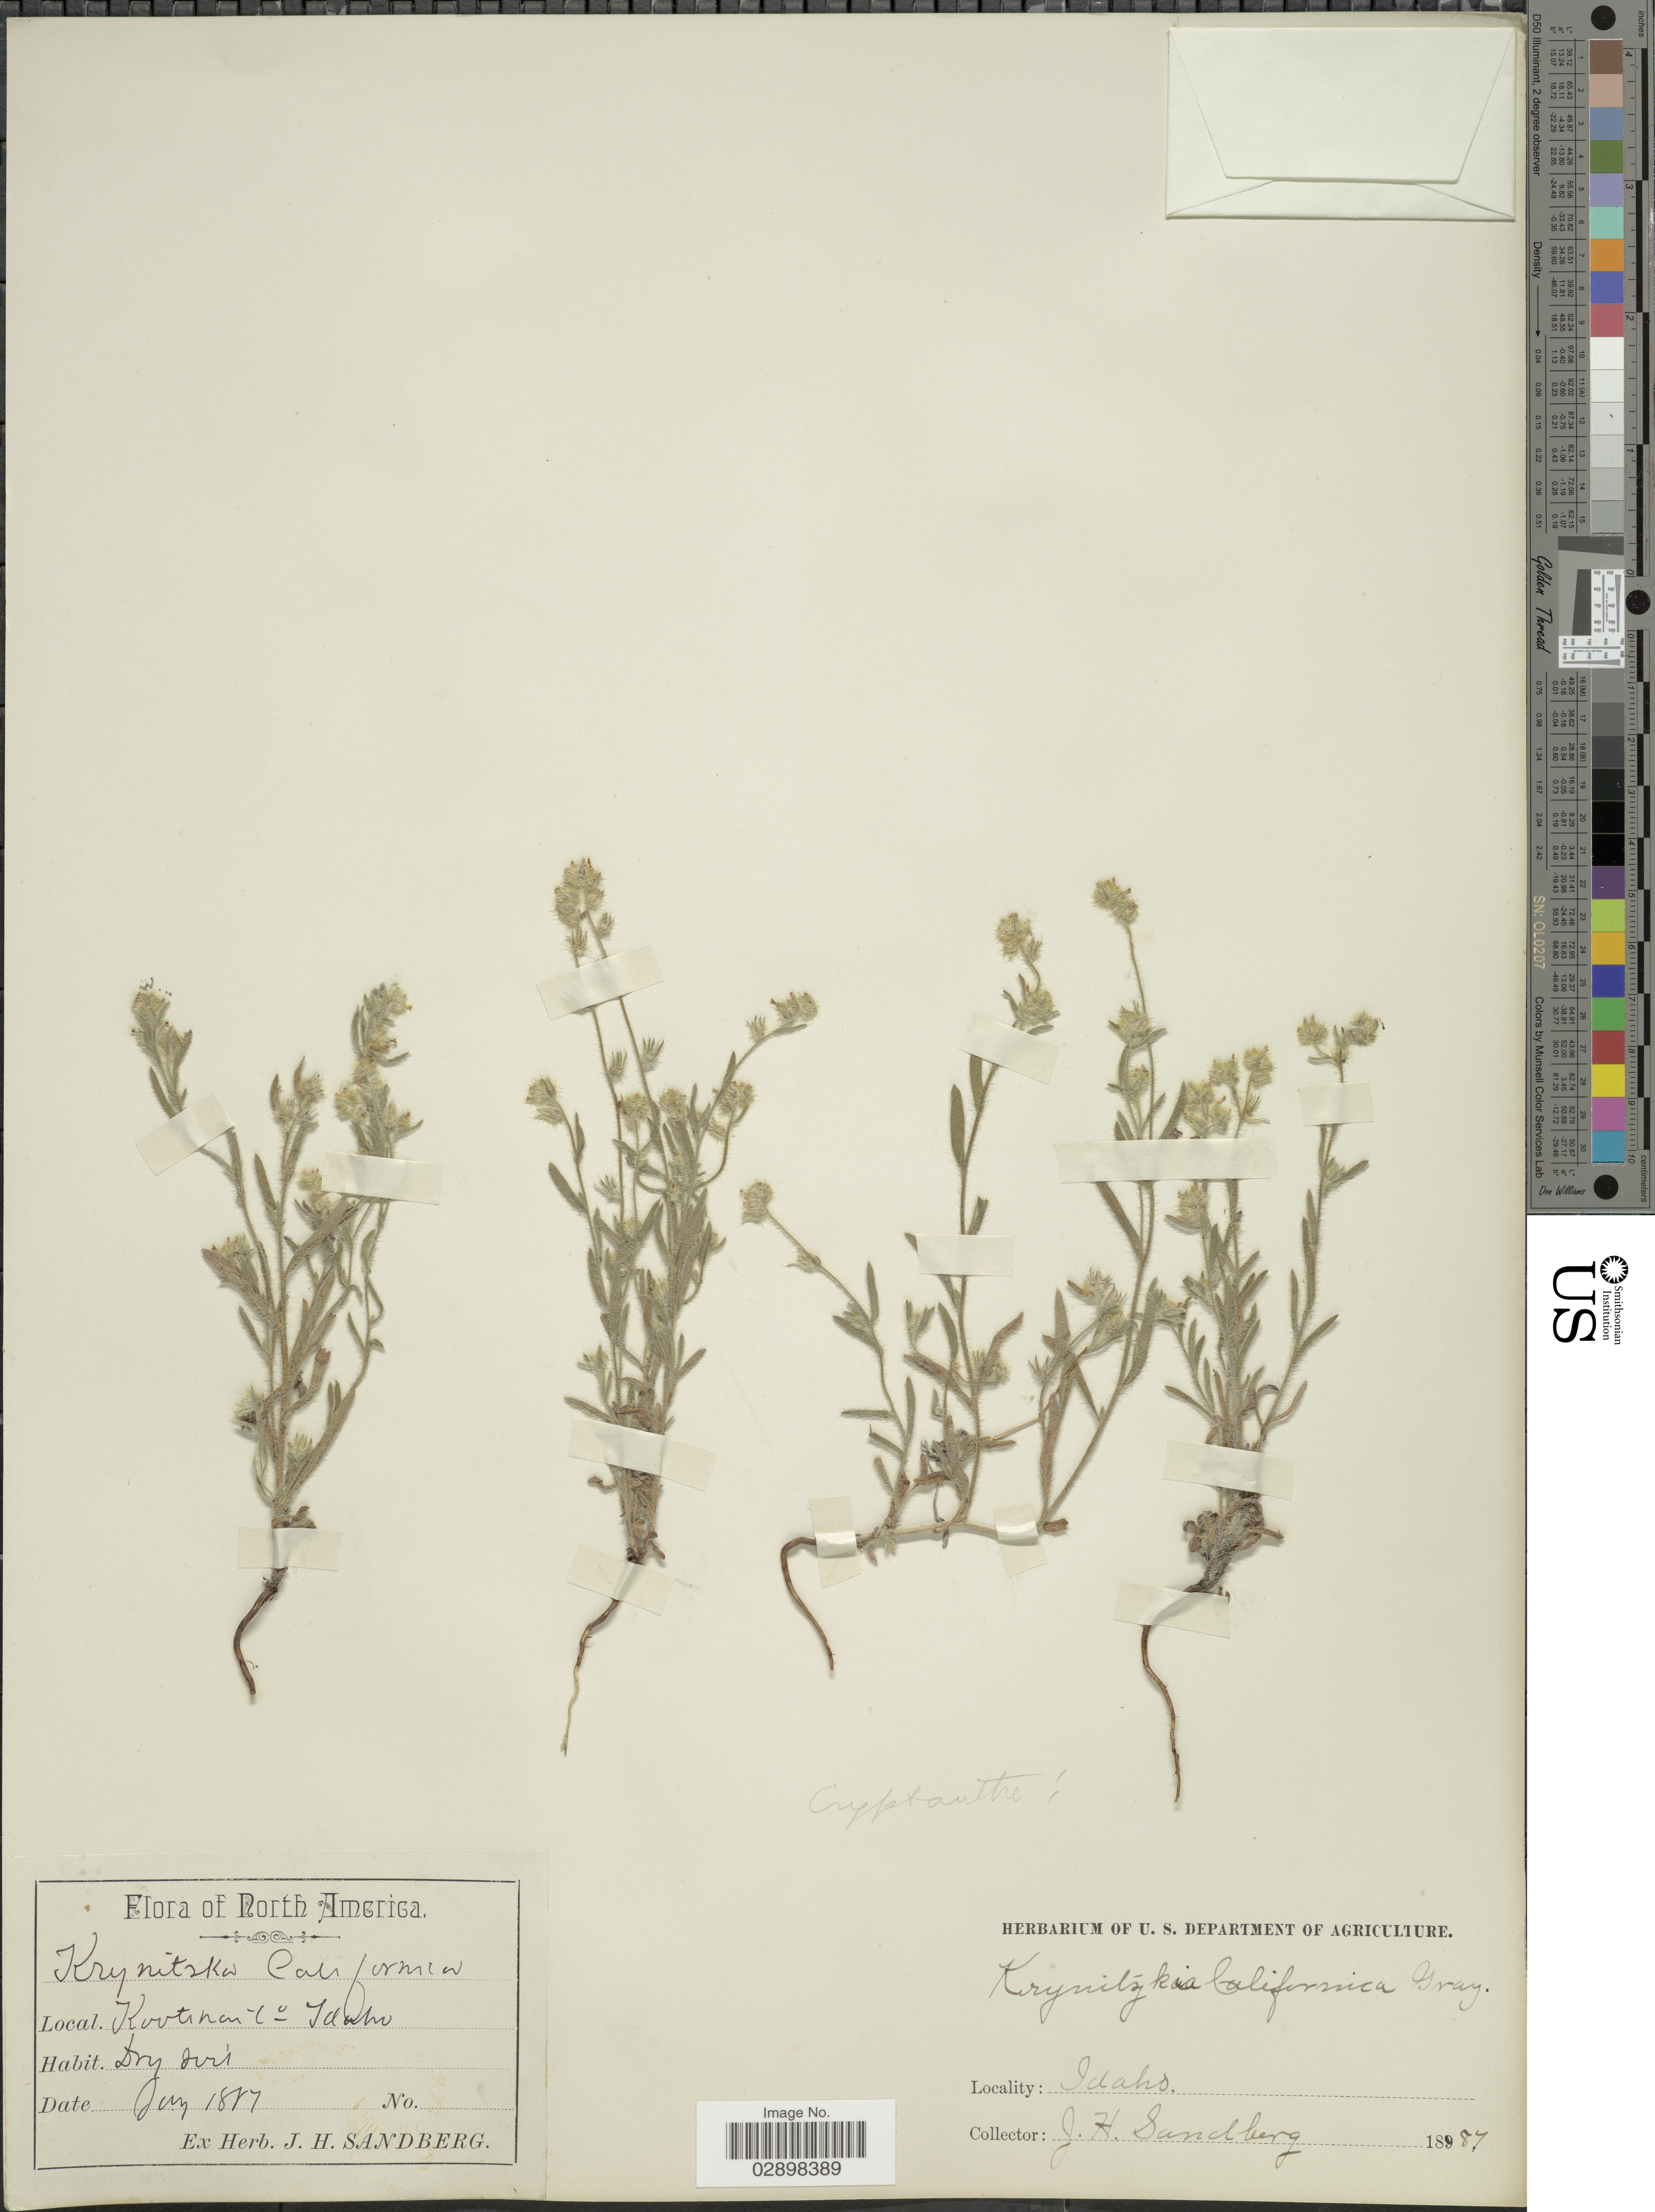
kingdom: Plantae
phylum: Tracheophyta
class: Magnoliopsida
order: Boraginales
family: Boraginaceae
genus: Cryptantha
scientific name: Cryptantha torreyana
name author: (A. Gray) S.W. Greene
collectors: J. H. Sandberg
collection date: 1877-01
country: United States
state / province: Idaho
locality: Kootenai Co.